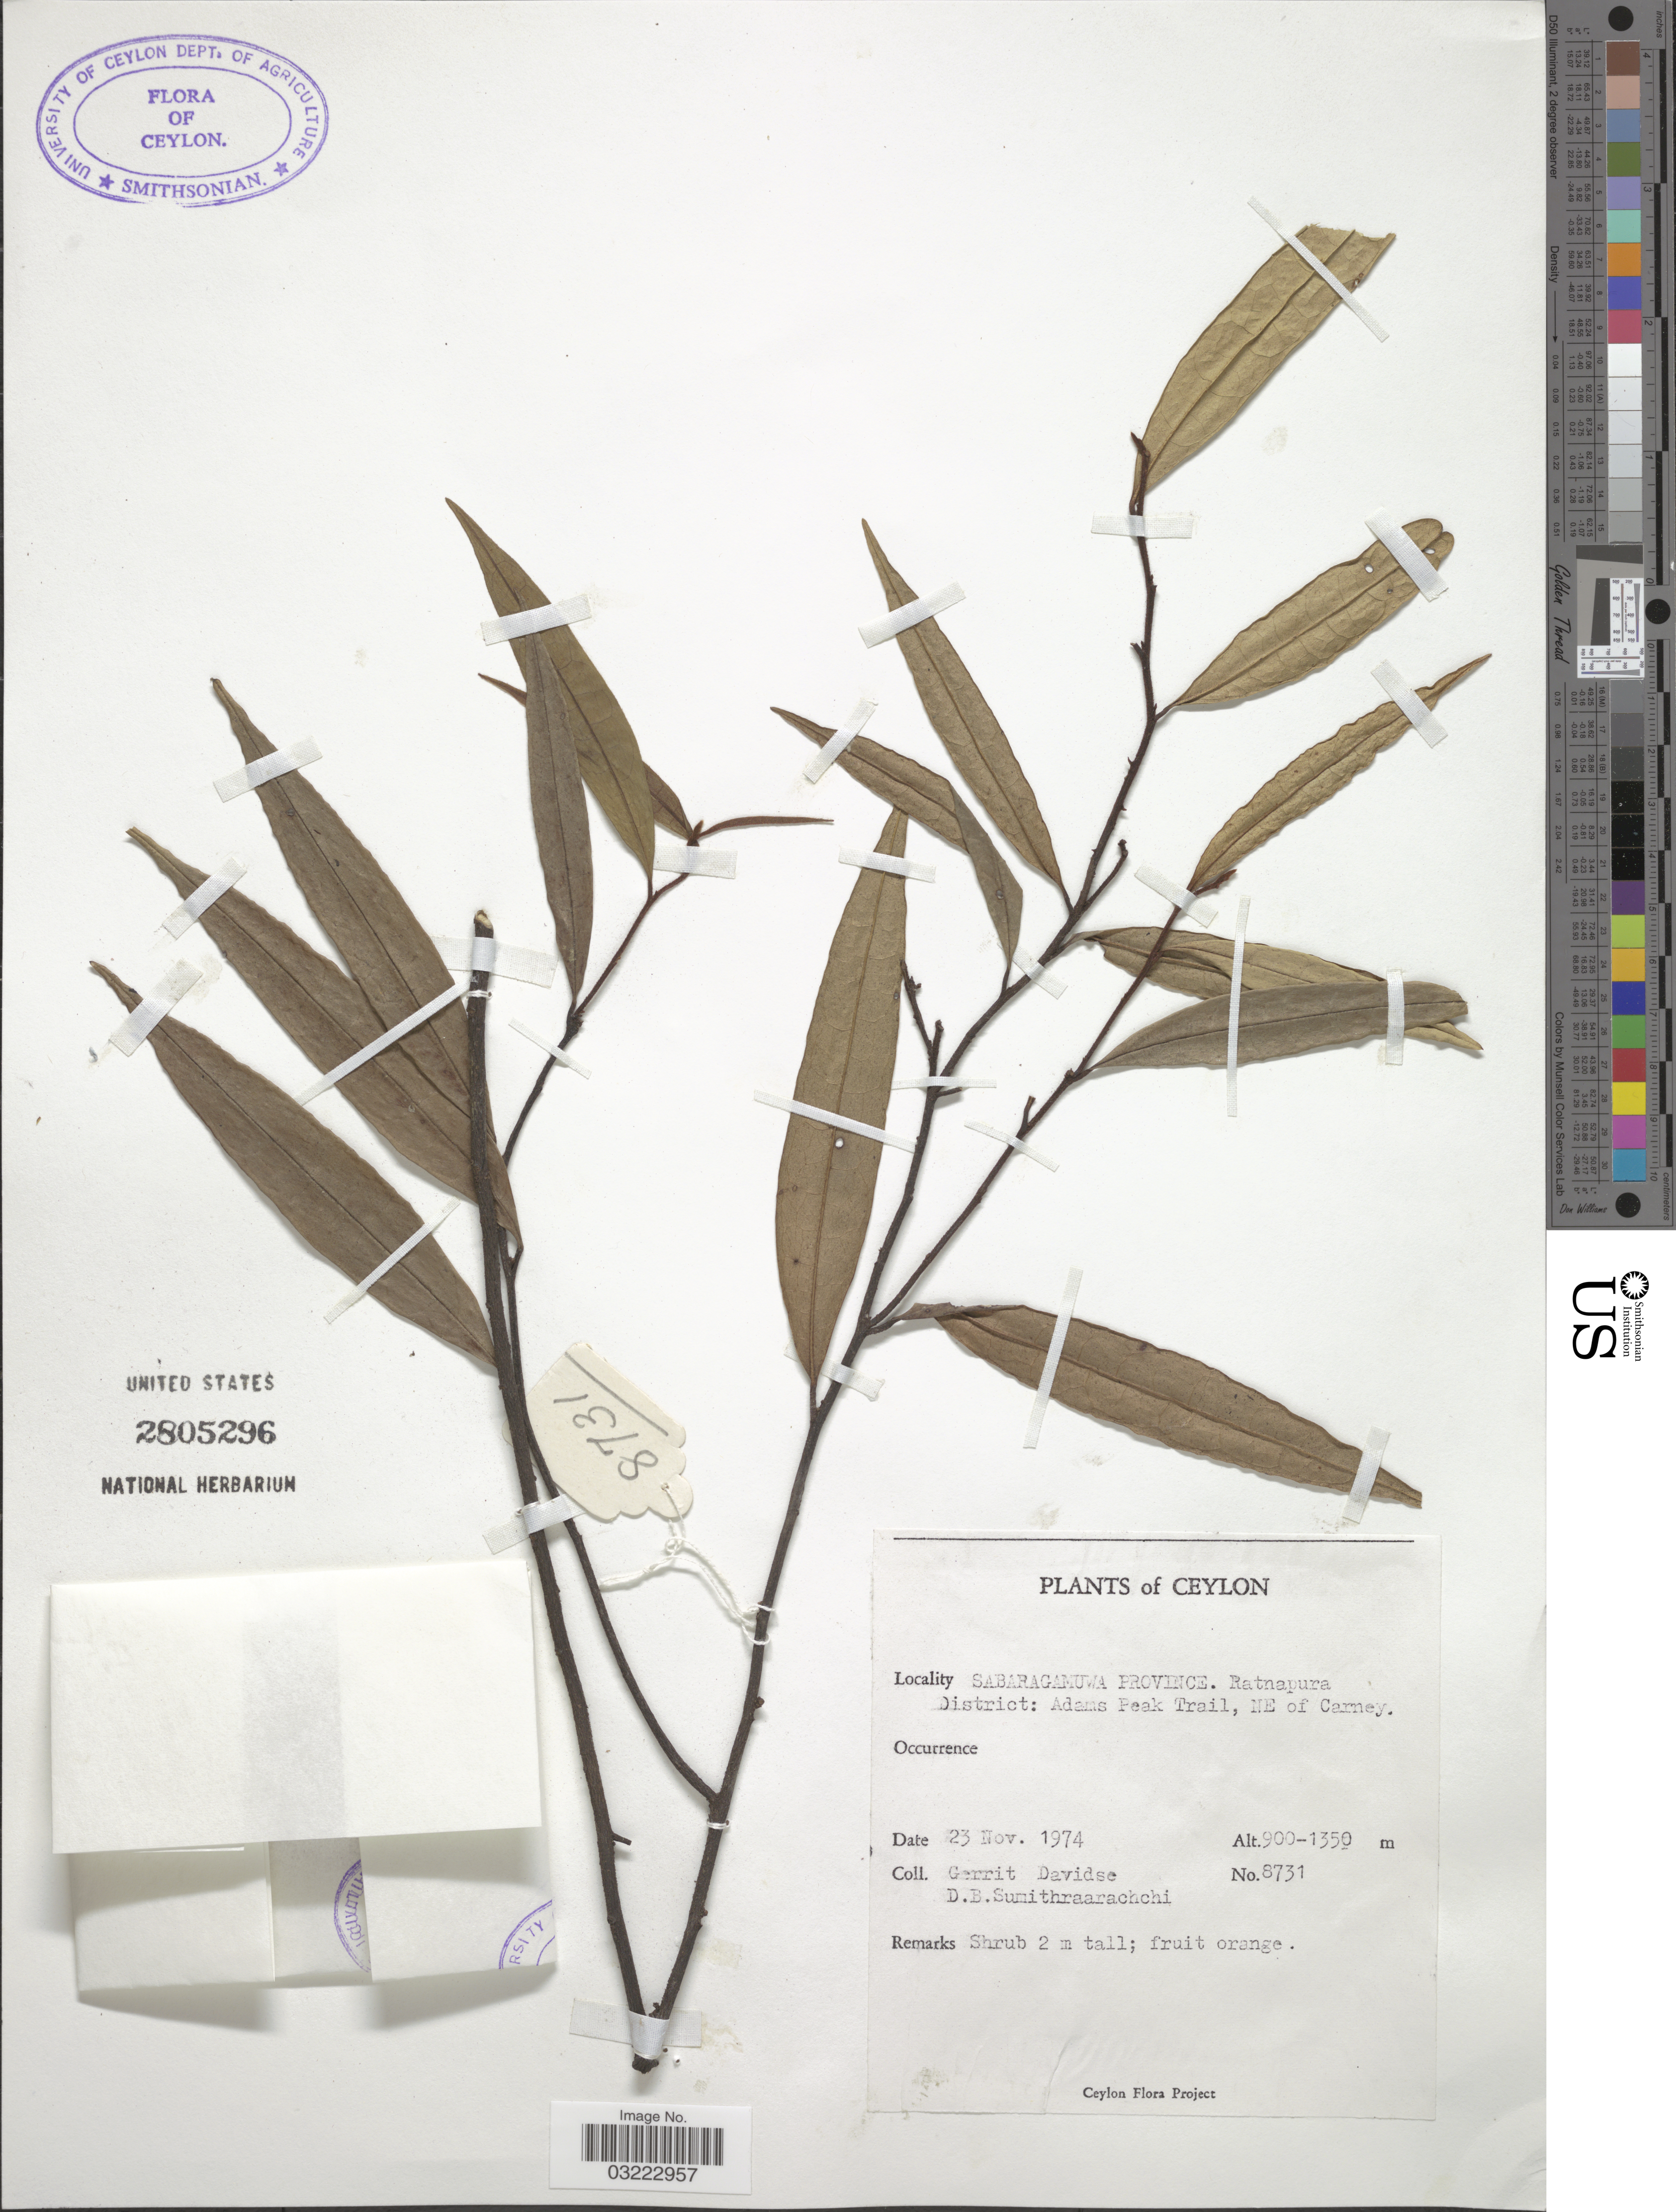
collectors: G. Davidse & D. B. Sumithraarachchi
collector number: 8731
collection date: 1974-11-23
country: Sri Lanka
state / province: Sabaragamuwa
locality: Ceylon. Ratnapura District: Adams Peak Trail, NE of Carney.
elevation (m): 900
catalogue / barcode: US 2805296